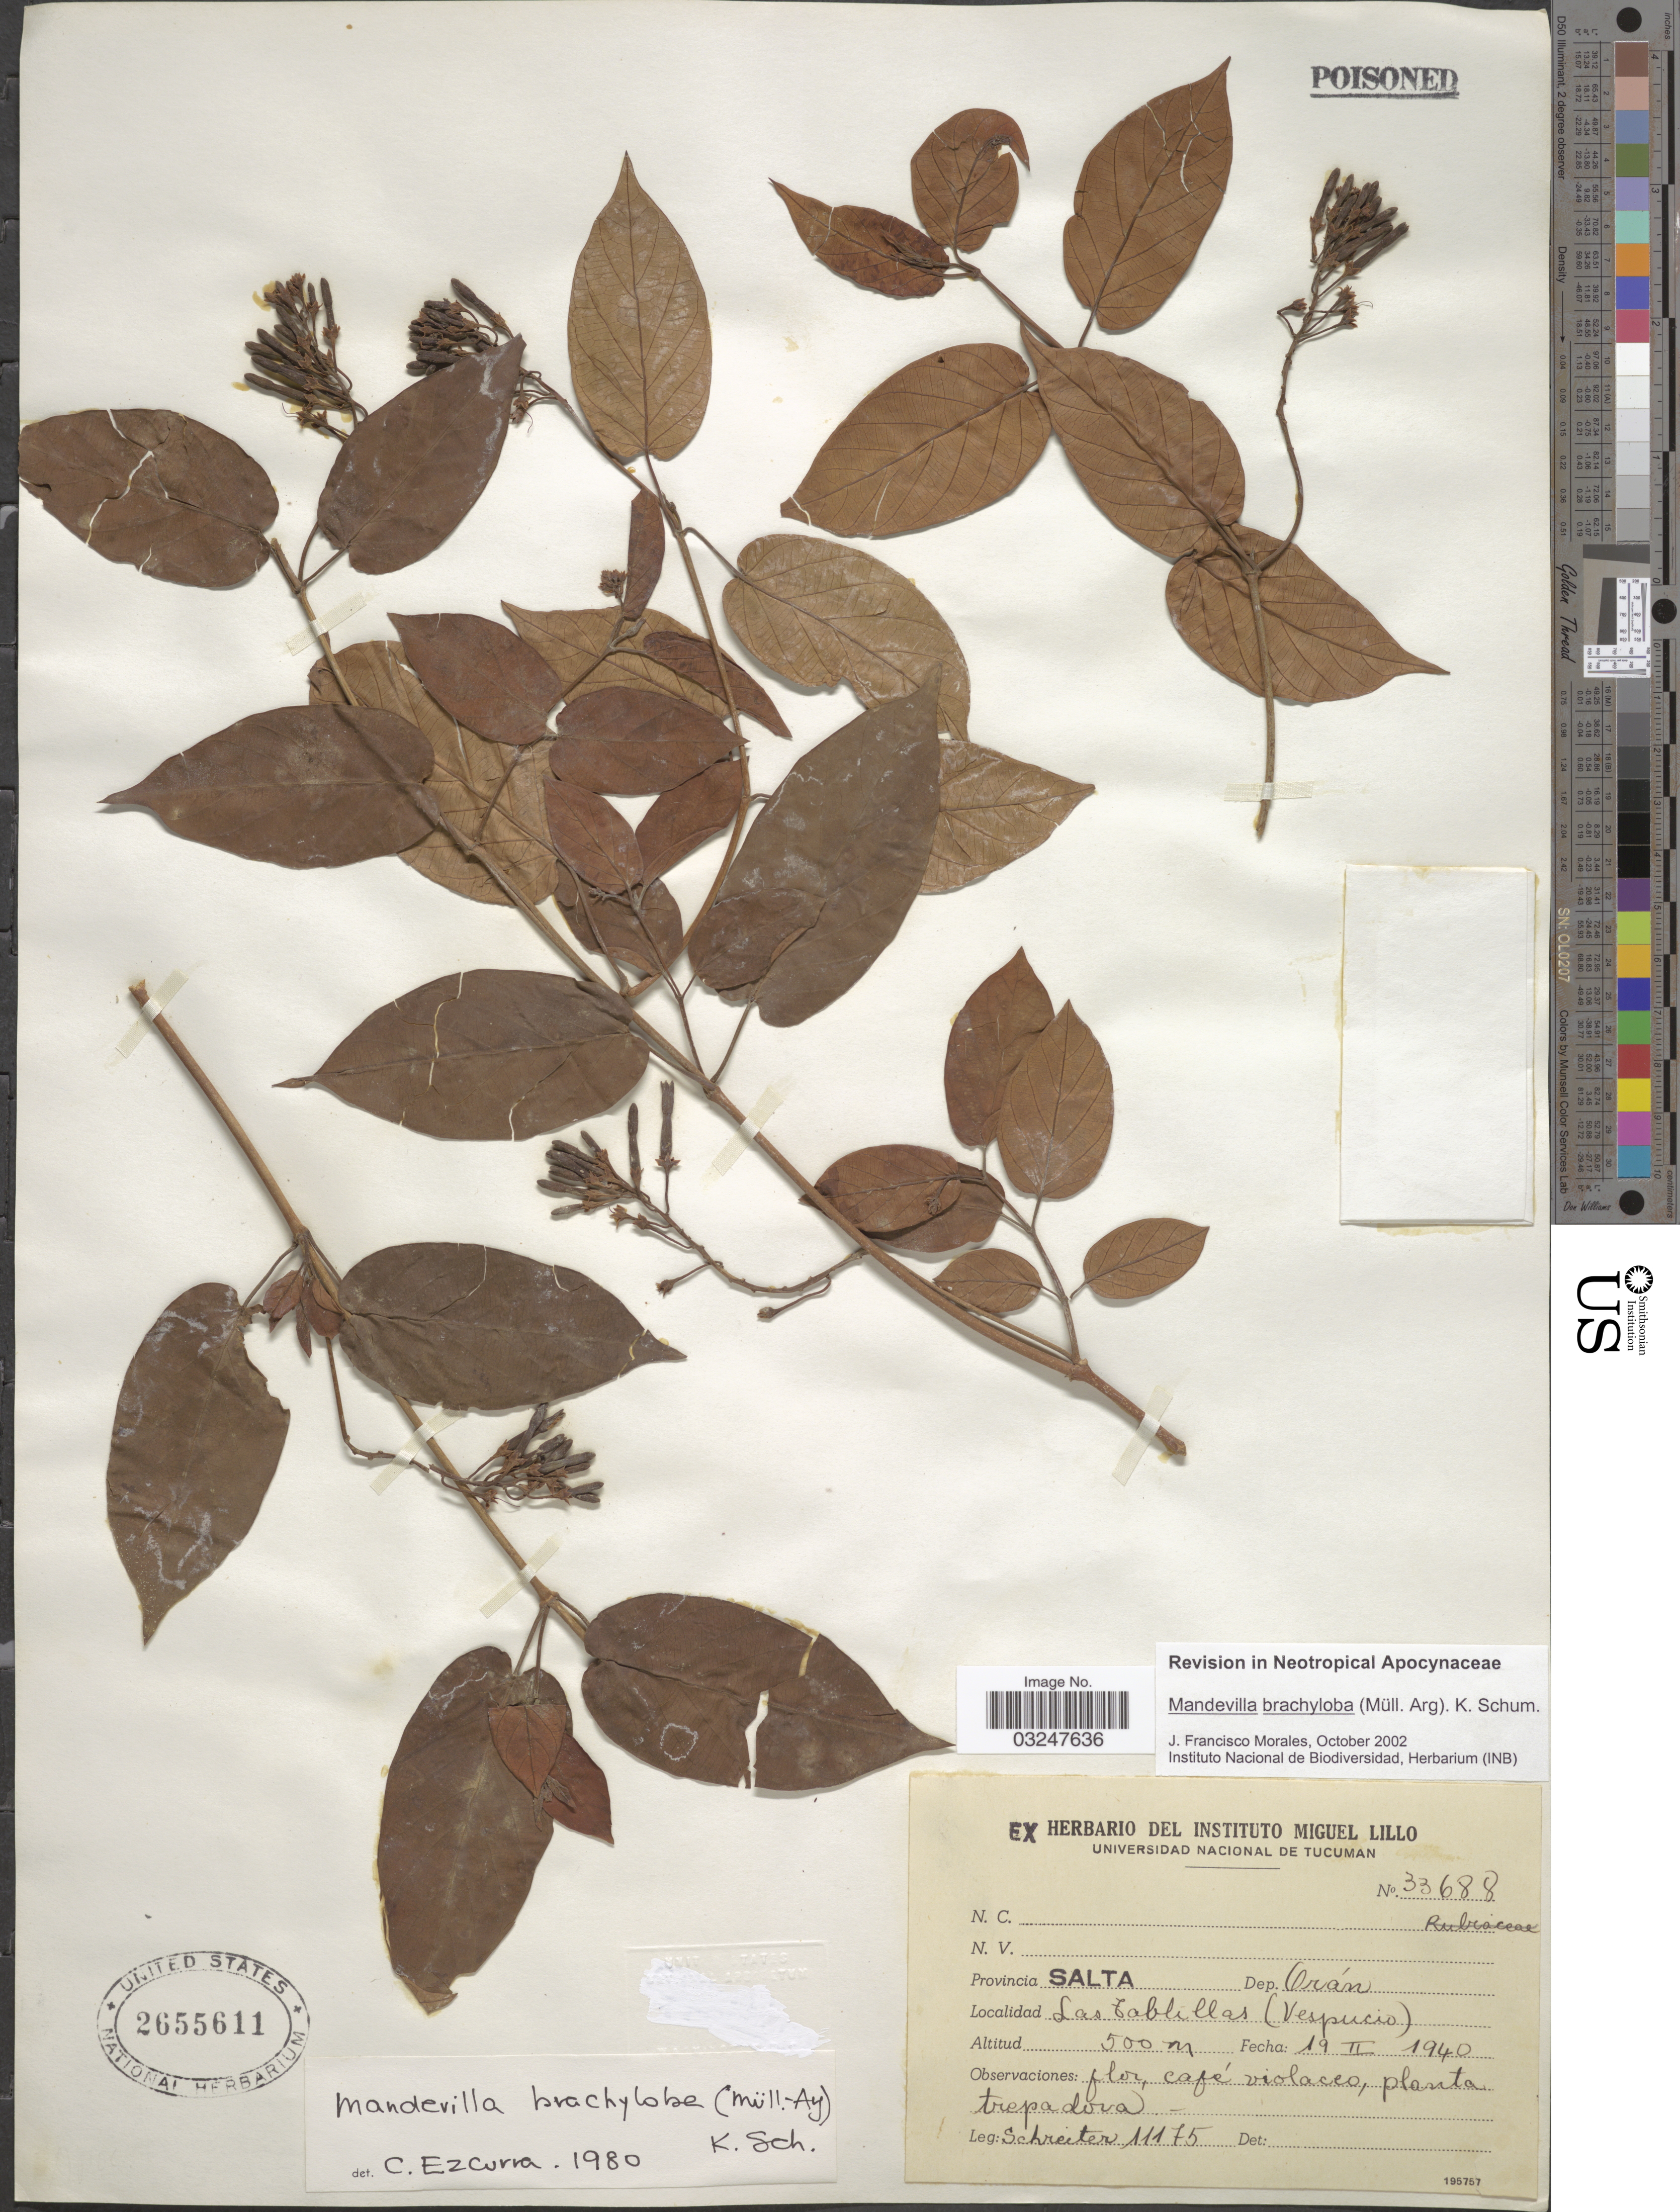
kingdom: Plantae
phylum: Tracheophyta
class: Magnoliopsida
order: Gentianales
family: Apocynaceae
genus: Mandevilla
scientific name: Mandevilla brachyloba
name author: K. Schum.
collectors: -. Schreiter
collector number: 11175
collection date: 1940-02-19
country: Argentina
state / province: Salta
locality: Dep. Oran, Las Tablillas (Vespucio).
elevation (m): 500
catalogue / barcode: US 2655611